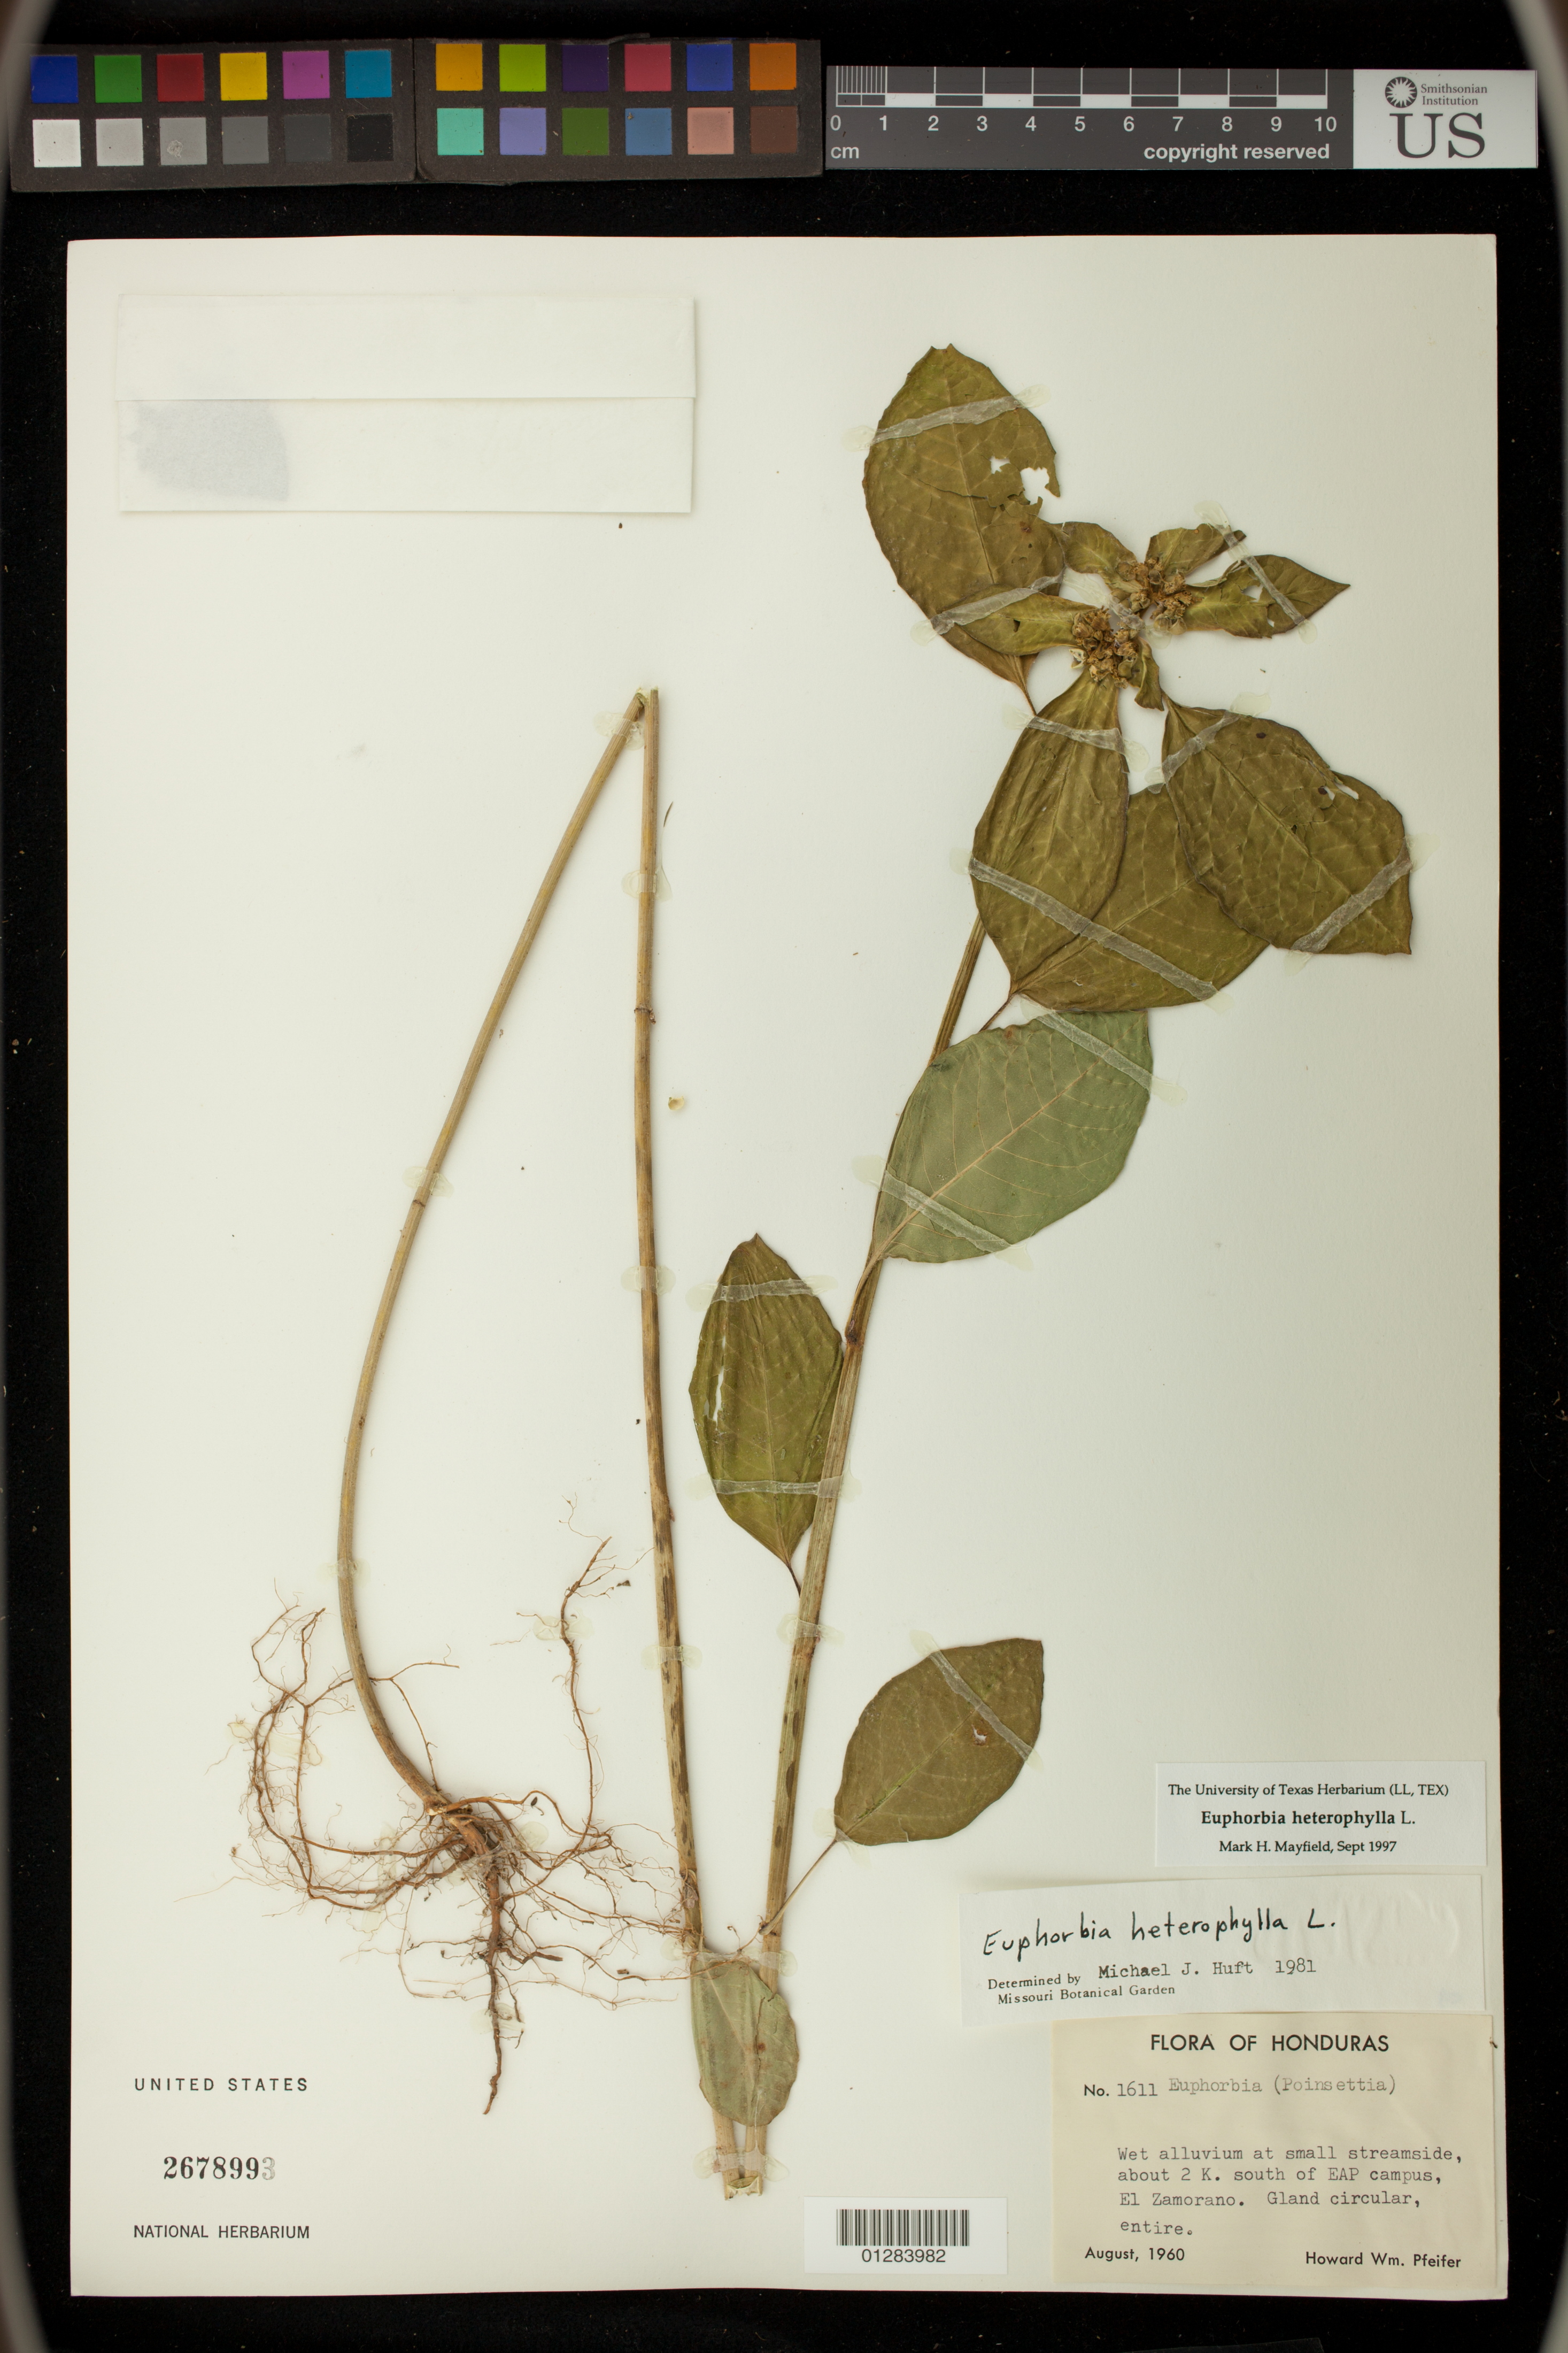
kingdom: Plantae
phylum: Tracheophyta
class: Magnoliopsida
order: Malpighiales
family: Euphorbiaceae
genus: Euphorbia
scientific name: Euphorbia heterophylla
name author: L.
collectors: H. W. Pfeifer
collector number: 1611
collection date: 1960-08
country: Honduras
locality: At small streamside, about 2 K. south of EAP campus, El Zamorano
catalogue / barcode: US 2678993